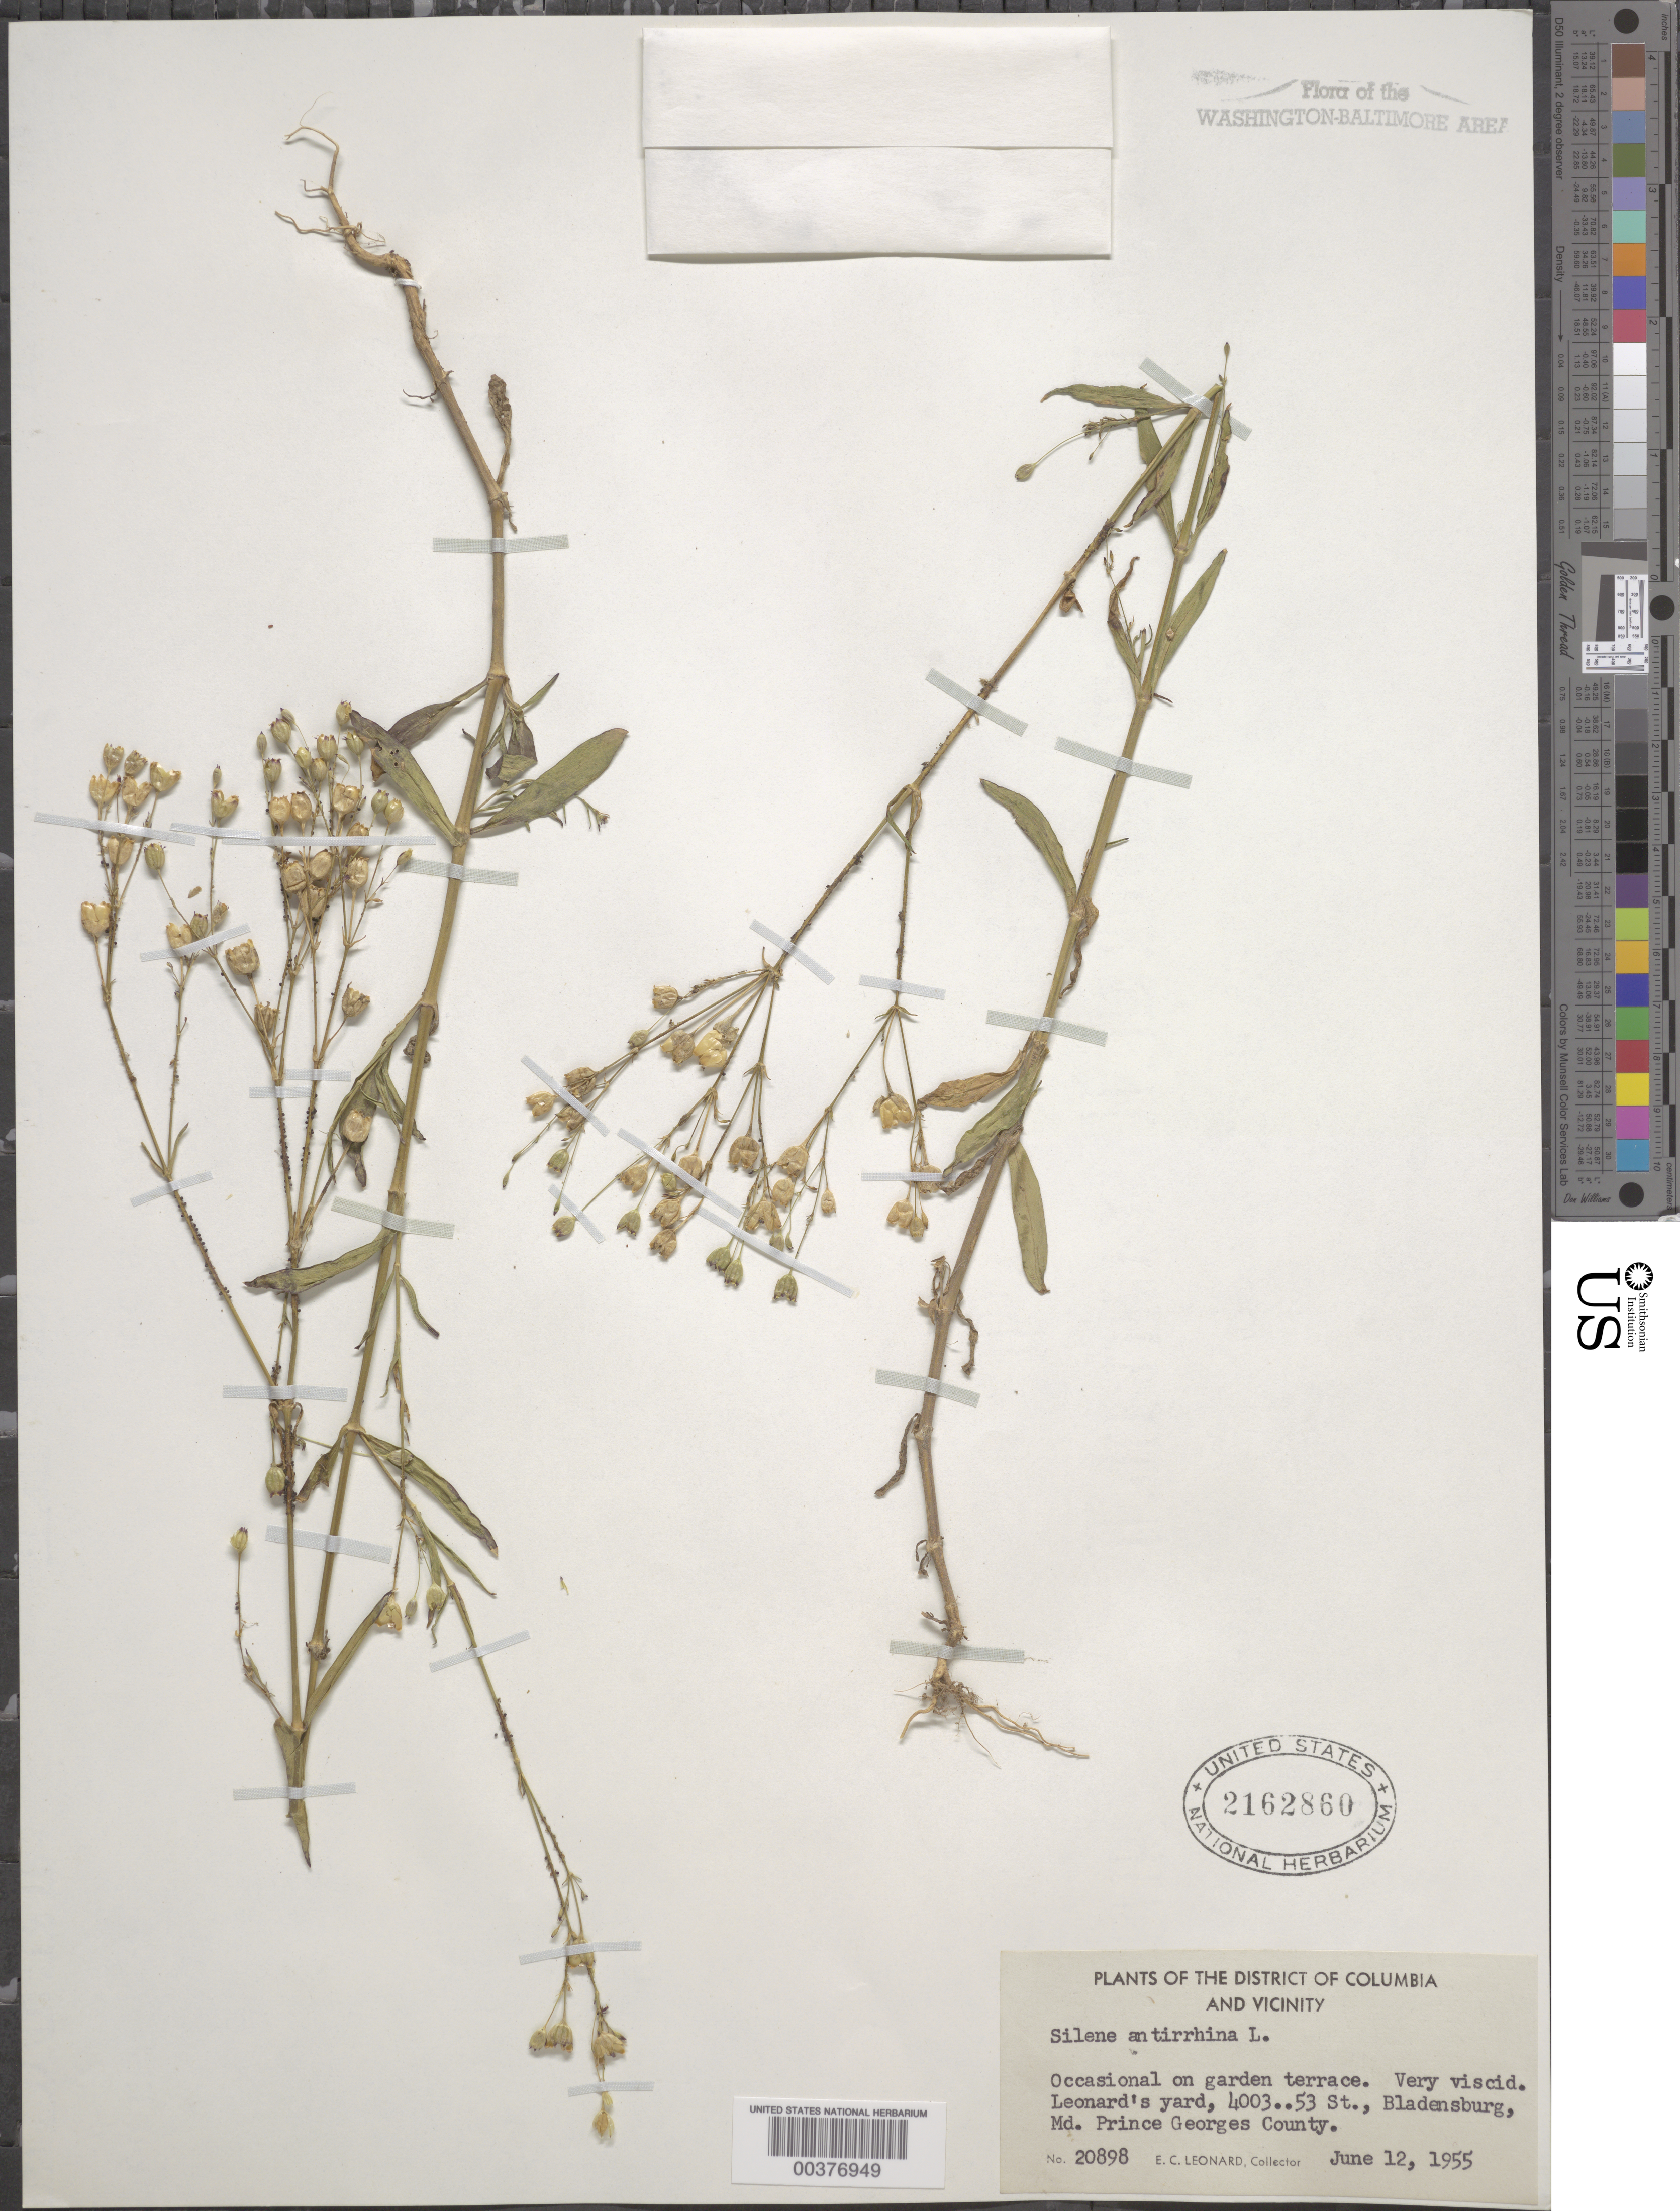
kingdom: Plantae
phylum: Tracheophyta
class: Magnoliopsida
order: Caryophyllales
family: Caryophyllaceae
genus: Silene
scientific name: Silene antirrhina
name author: L.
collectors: E. C. Leonard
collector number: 20898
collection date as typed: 12 Jun 1955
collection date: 1955-06-12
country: United States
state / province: Maryland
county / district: Prince George's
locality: Bladensburg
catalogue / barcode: US 2162860